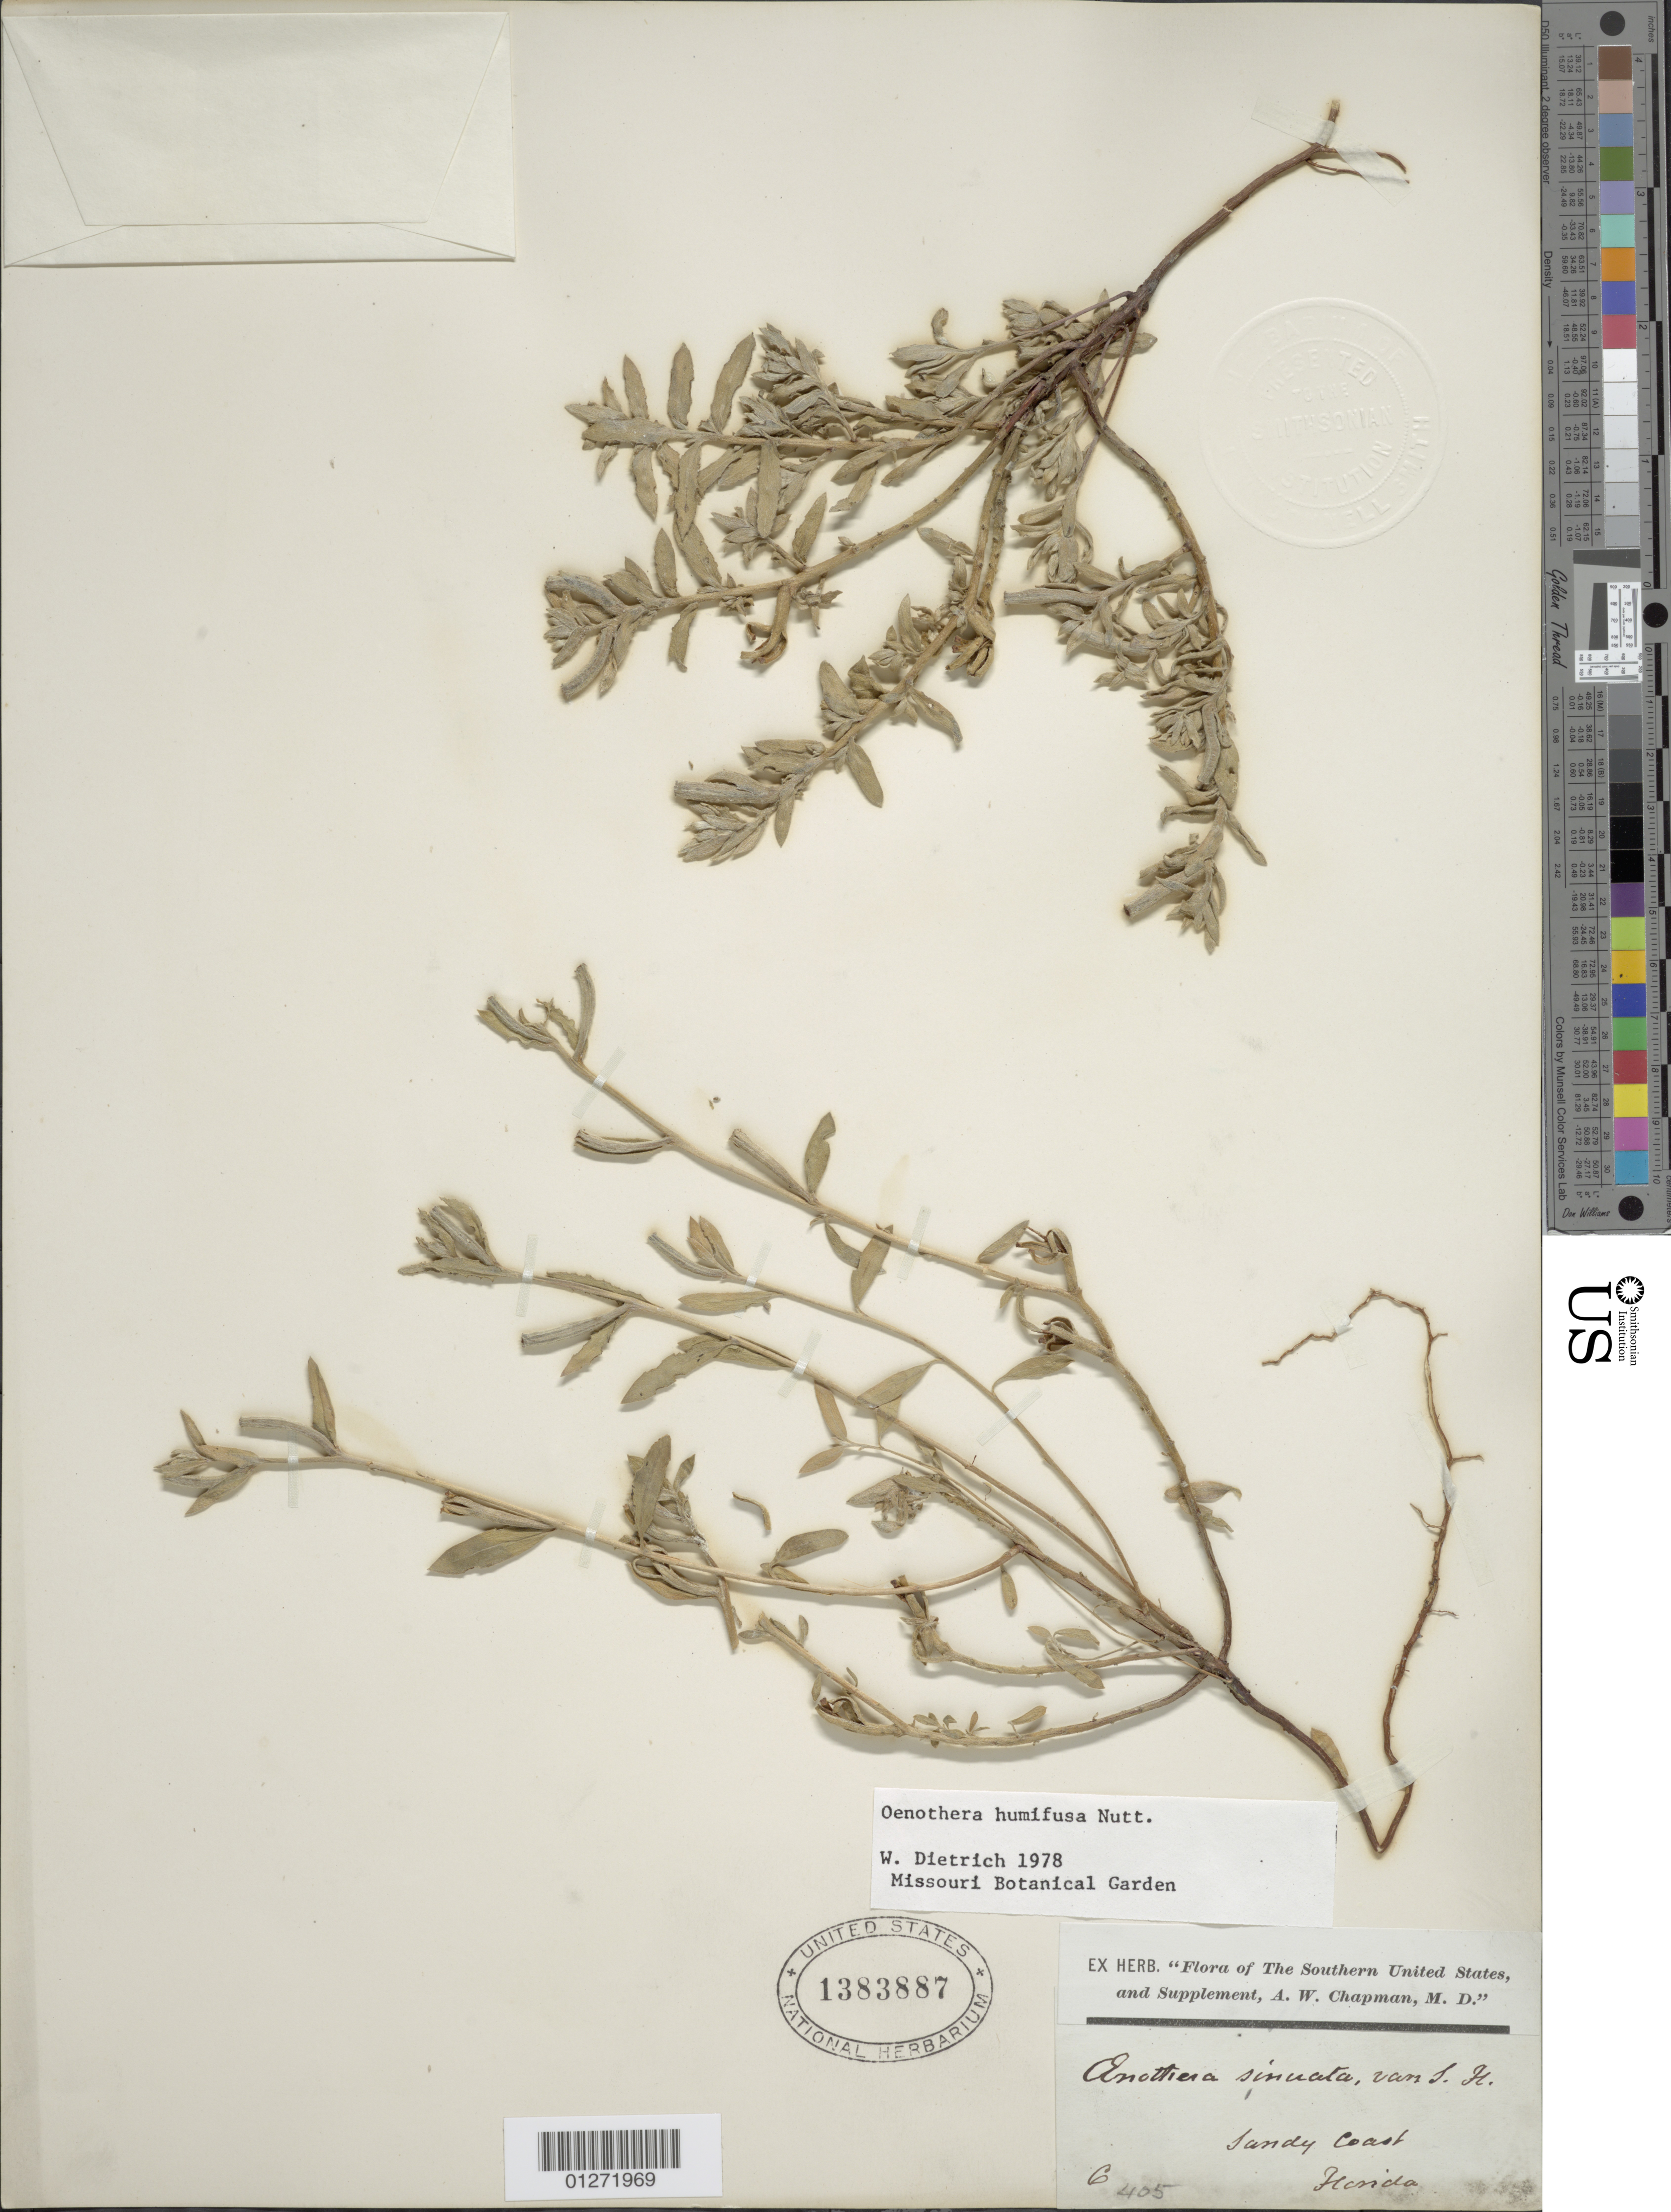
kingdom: Plantae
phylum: Tracheophyta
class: Magnoliopsida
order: Myrtales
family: Onagraceae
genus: Oenothera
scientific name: Oenothera humifusa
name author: Nutt.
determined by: Dietrich, W.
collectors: A. W. Chapman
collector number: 405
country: United States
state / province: Florida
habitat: Sandy coast.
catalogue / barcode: US 1383887